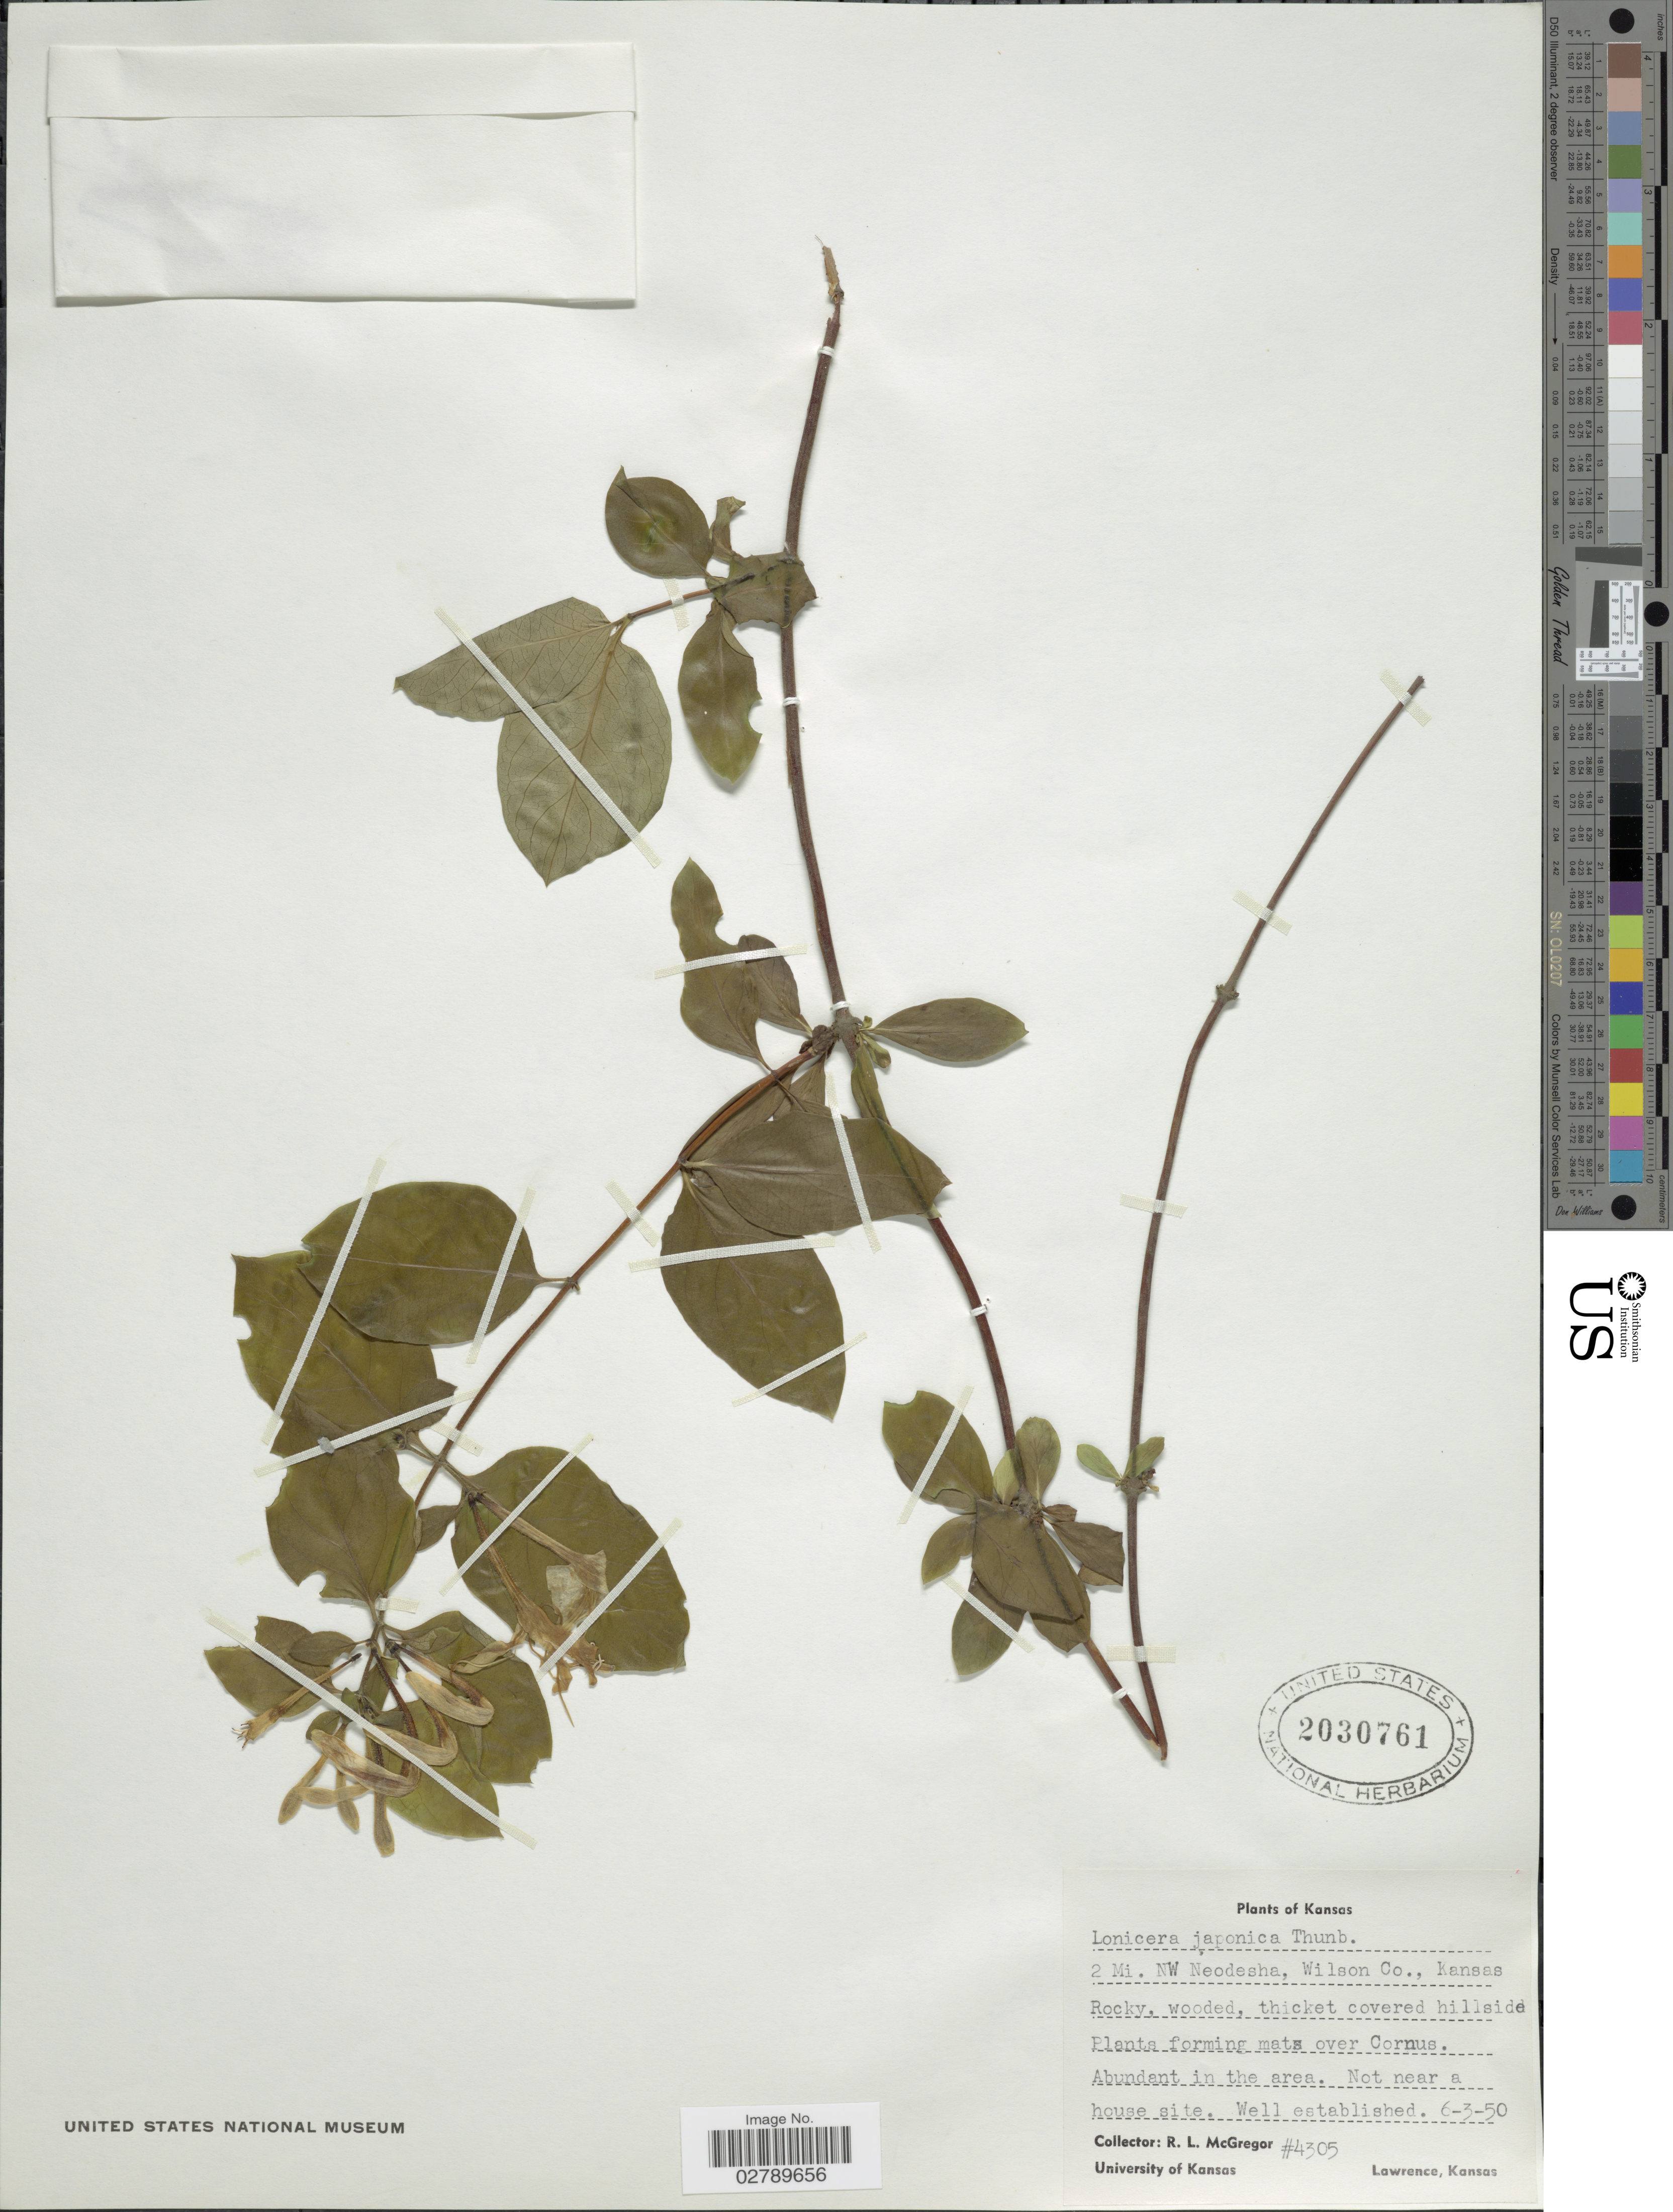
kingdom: Plantae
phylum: Tracheophyta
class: Magnoliopsida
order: Dipsacales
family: Caprifoliaceae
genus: Lonicera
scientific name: Lonicera japonica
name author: Thunb.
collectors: R. McGregor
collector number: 4305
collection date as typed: Transcribed d/m/y: 3/6/50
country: United States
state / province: Kansas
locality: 2 Mi. NW Neodesha, Wilson Co., Kansas Rocky.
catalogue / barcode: US 2030761